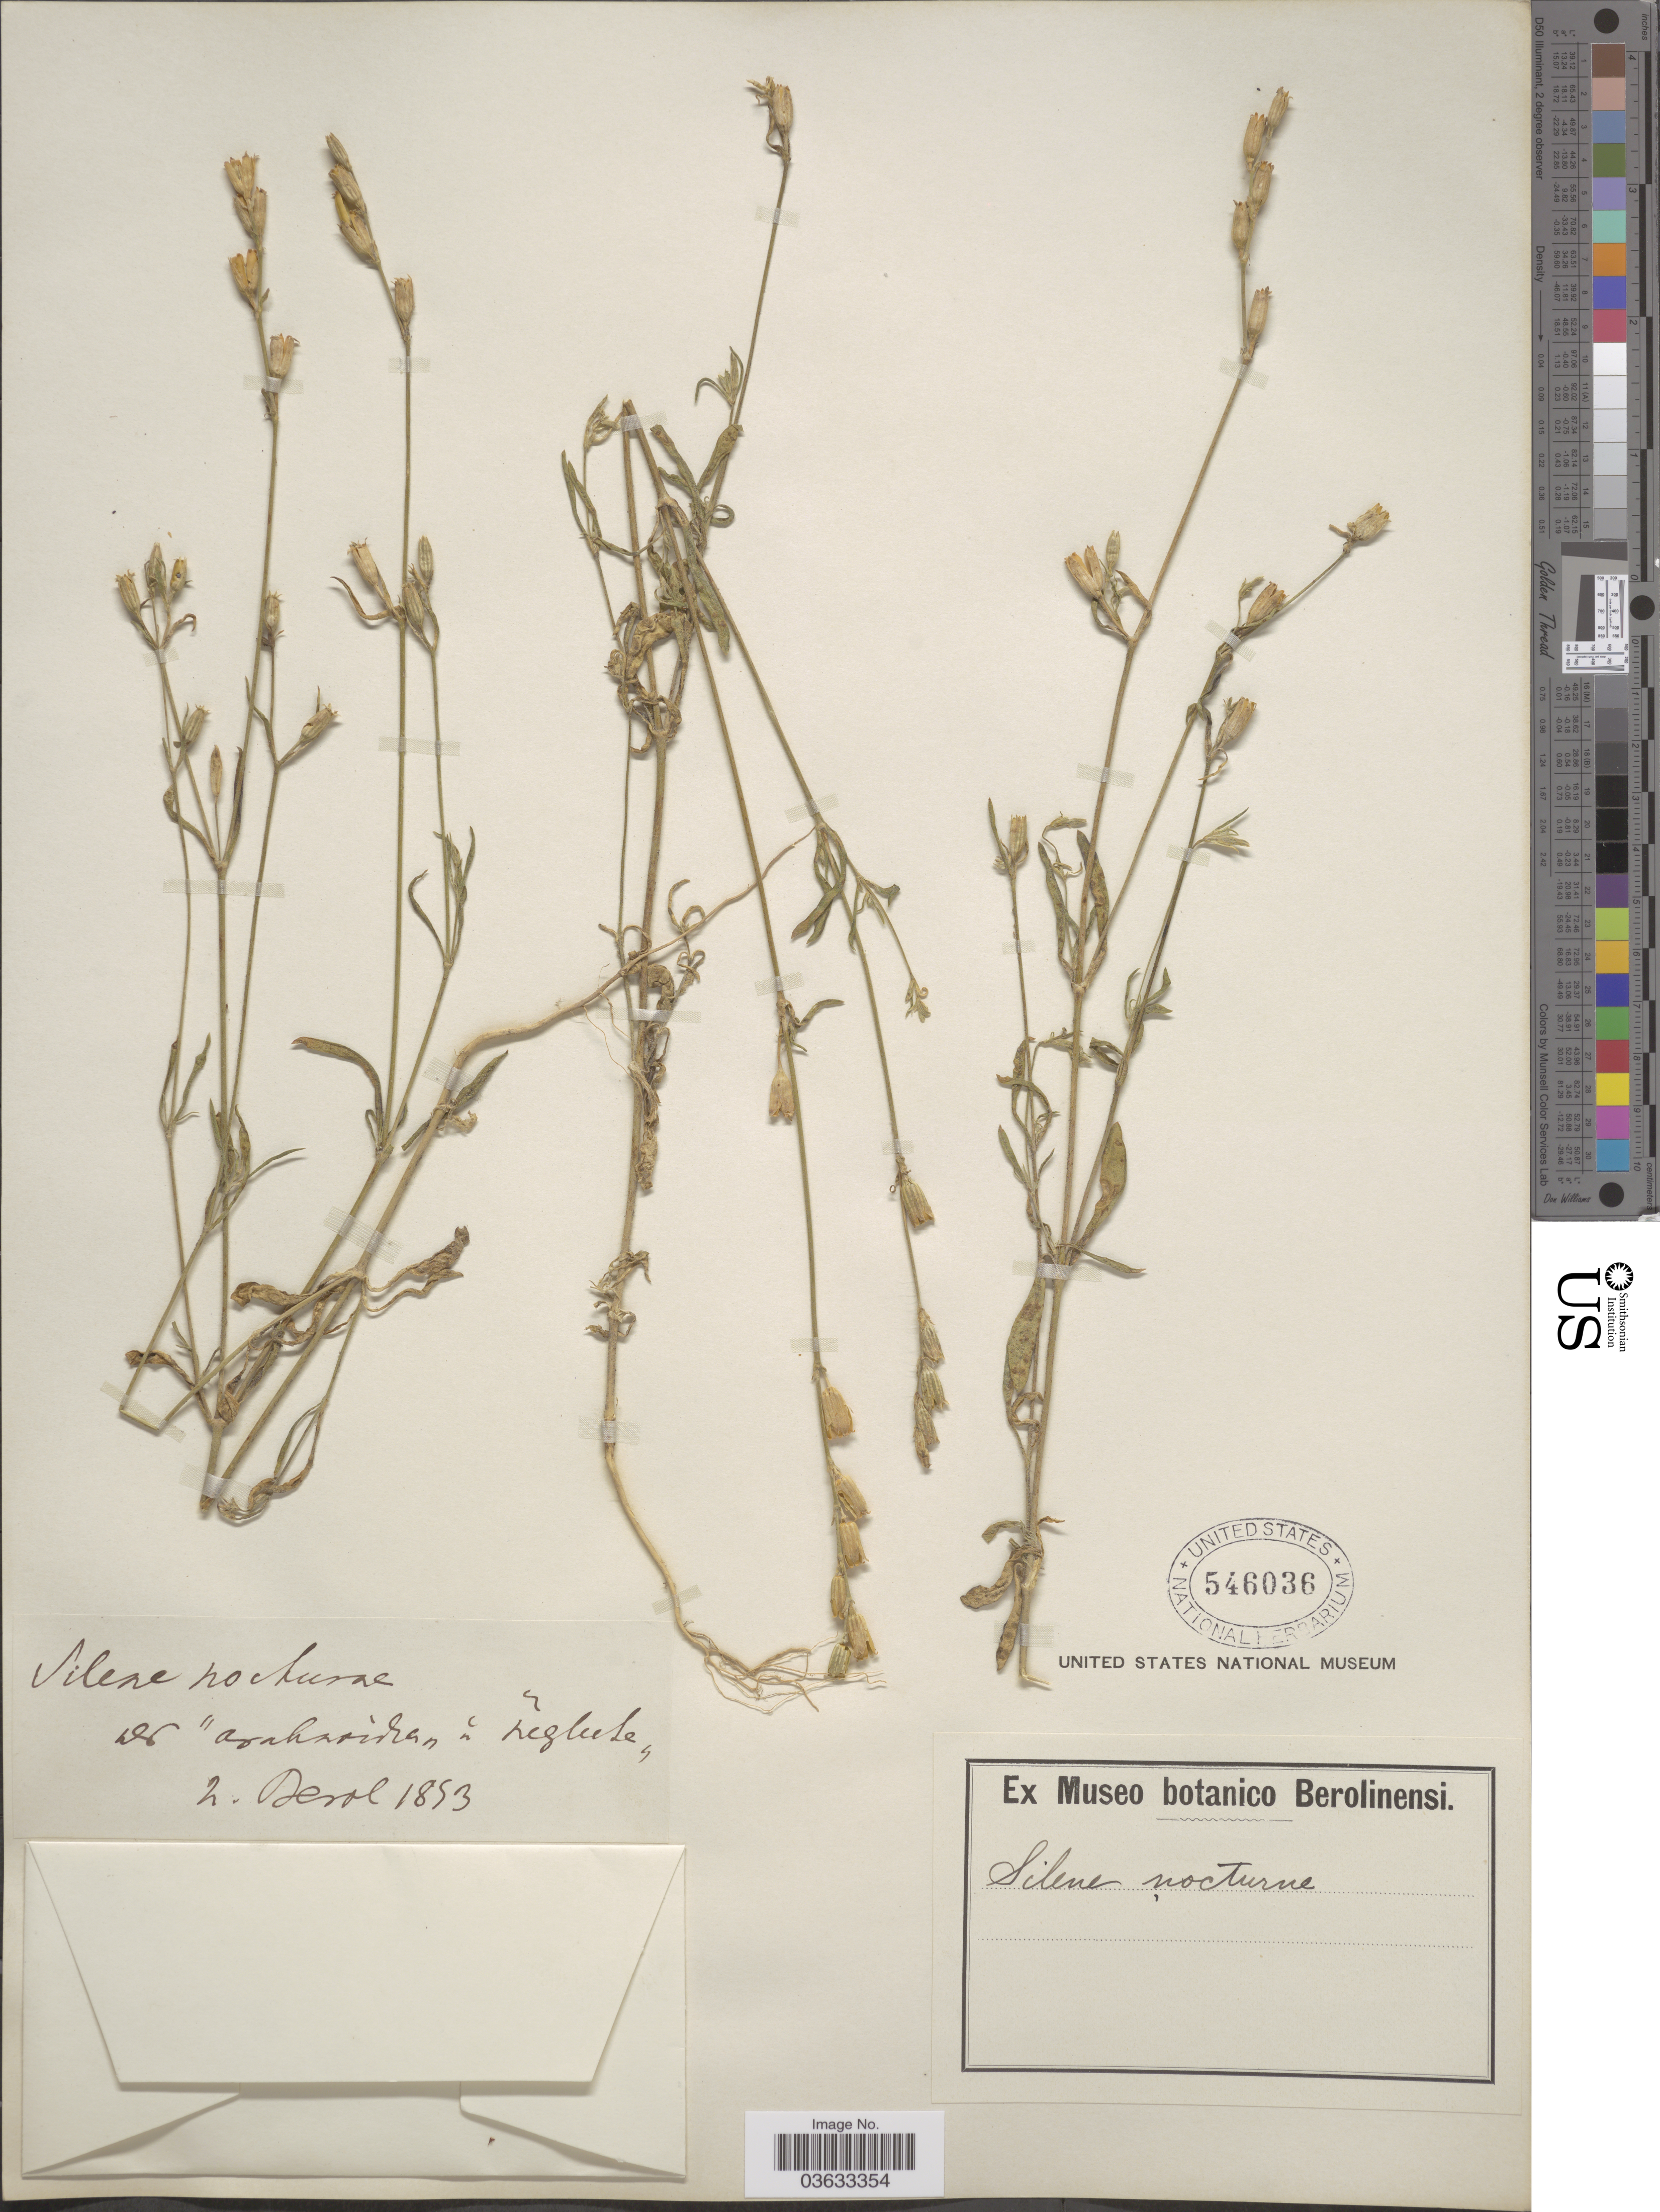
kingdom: Plantae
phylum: Tracheophyta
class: Magnoliopsida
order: Caryophyllales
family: Caryophyllaceae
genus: Silene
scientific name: Silene nocturna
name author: L.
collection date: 1853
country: Germany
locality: Berol.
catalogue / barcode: US 546036